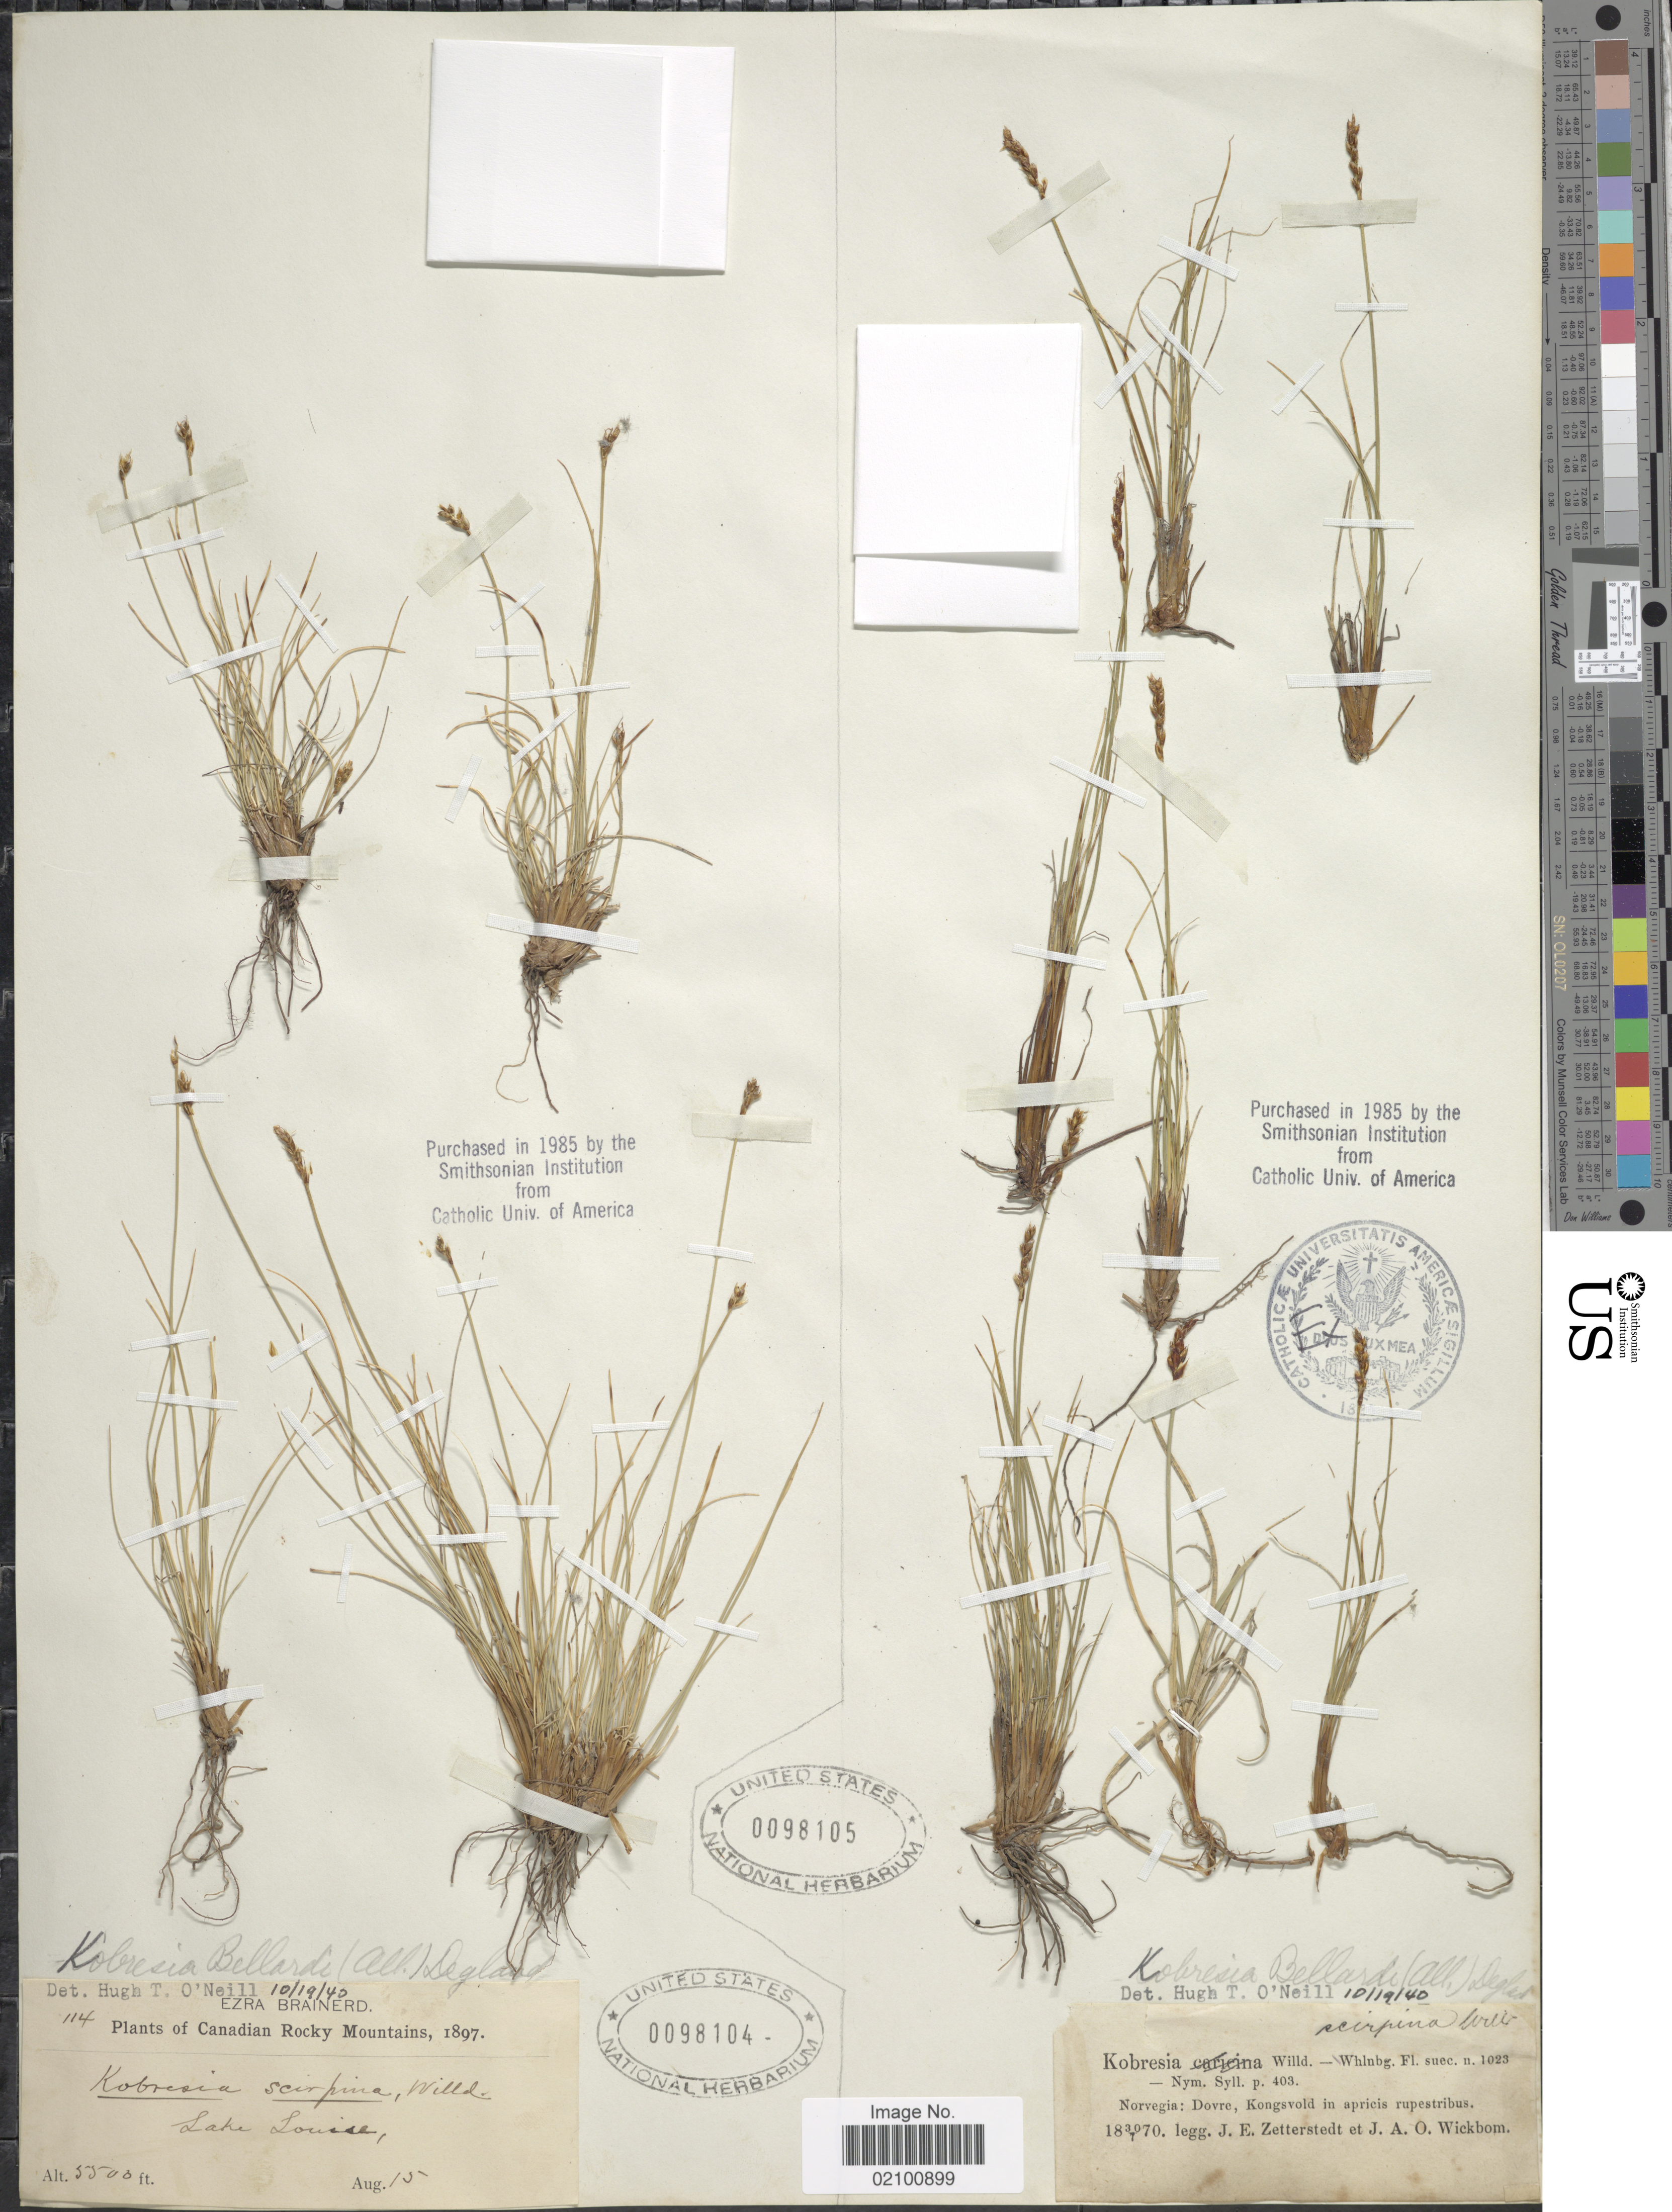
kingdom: Plantae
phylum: Tracheophyta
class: Liliopsida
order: Poales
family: Cyperaceae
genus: Carex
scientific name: Carex myosuroides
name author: Vill.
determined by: Strong, M. T., (US), Smithsonian Institution - National Museum of Natural History (UNITED STATES)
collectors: J.E. Zetterstedt & J. Wickbom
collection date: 1870-07-30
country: Norway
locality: Norvegia, Dovre, Kongsvold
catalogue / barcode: US 98105-2